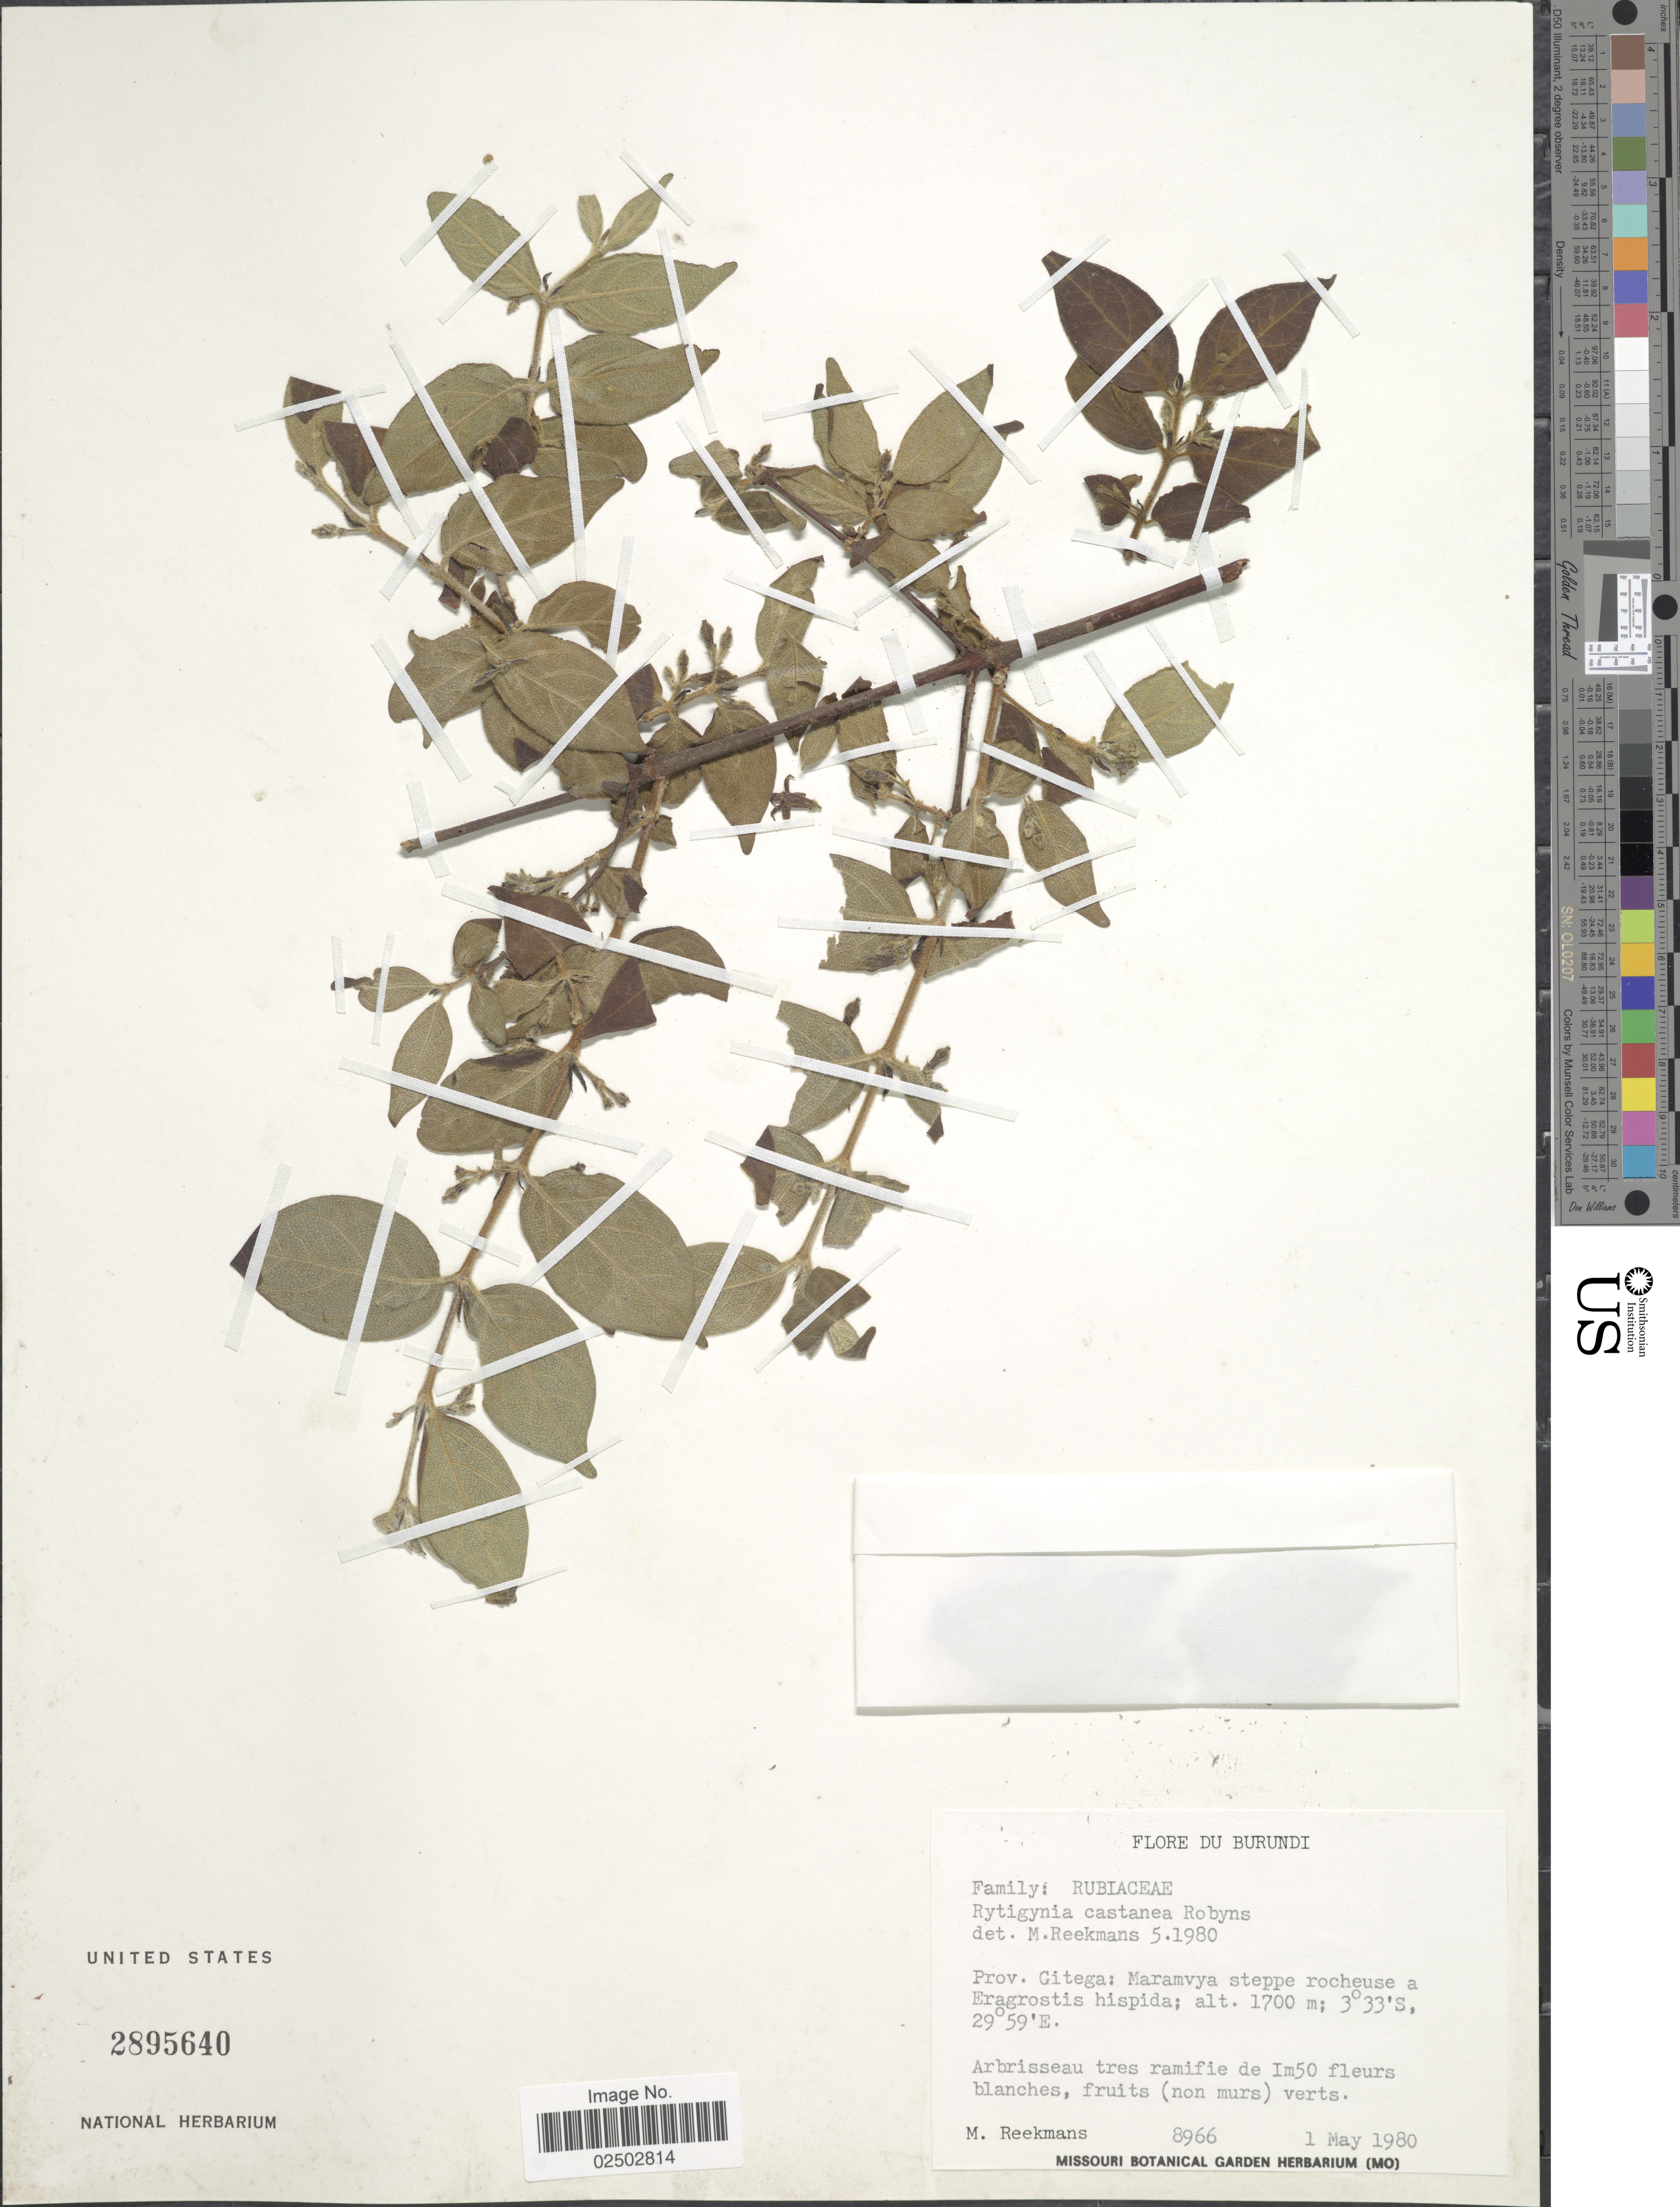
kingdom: Plantae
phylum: Tracheophyta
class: Magnoliopsida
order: Gentianales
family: Rubiaceae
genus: Rytigynia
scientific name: Rytigynia castanea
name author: Robyns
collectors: M. Reekmans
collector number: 8966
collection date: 1980-05-01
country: Burundi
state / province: Gitega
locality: Du Burundi, Prov. Gitega: Maramvya steppe rocheuse a Eragrostis hispida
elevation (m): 1700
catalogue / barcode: US 2895640